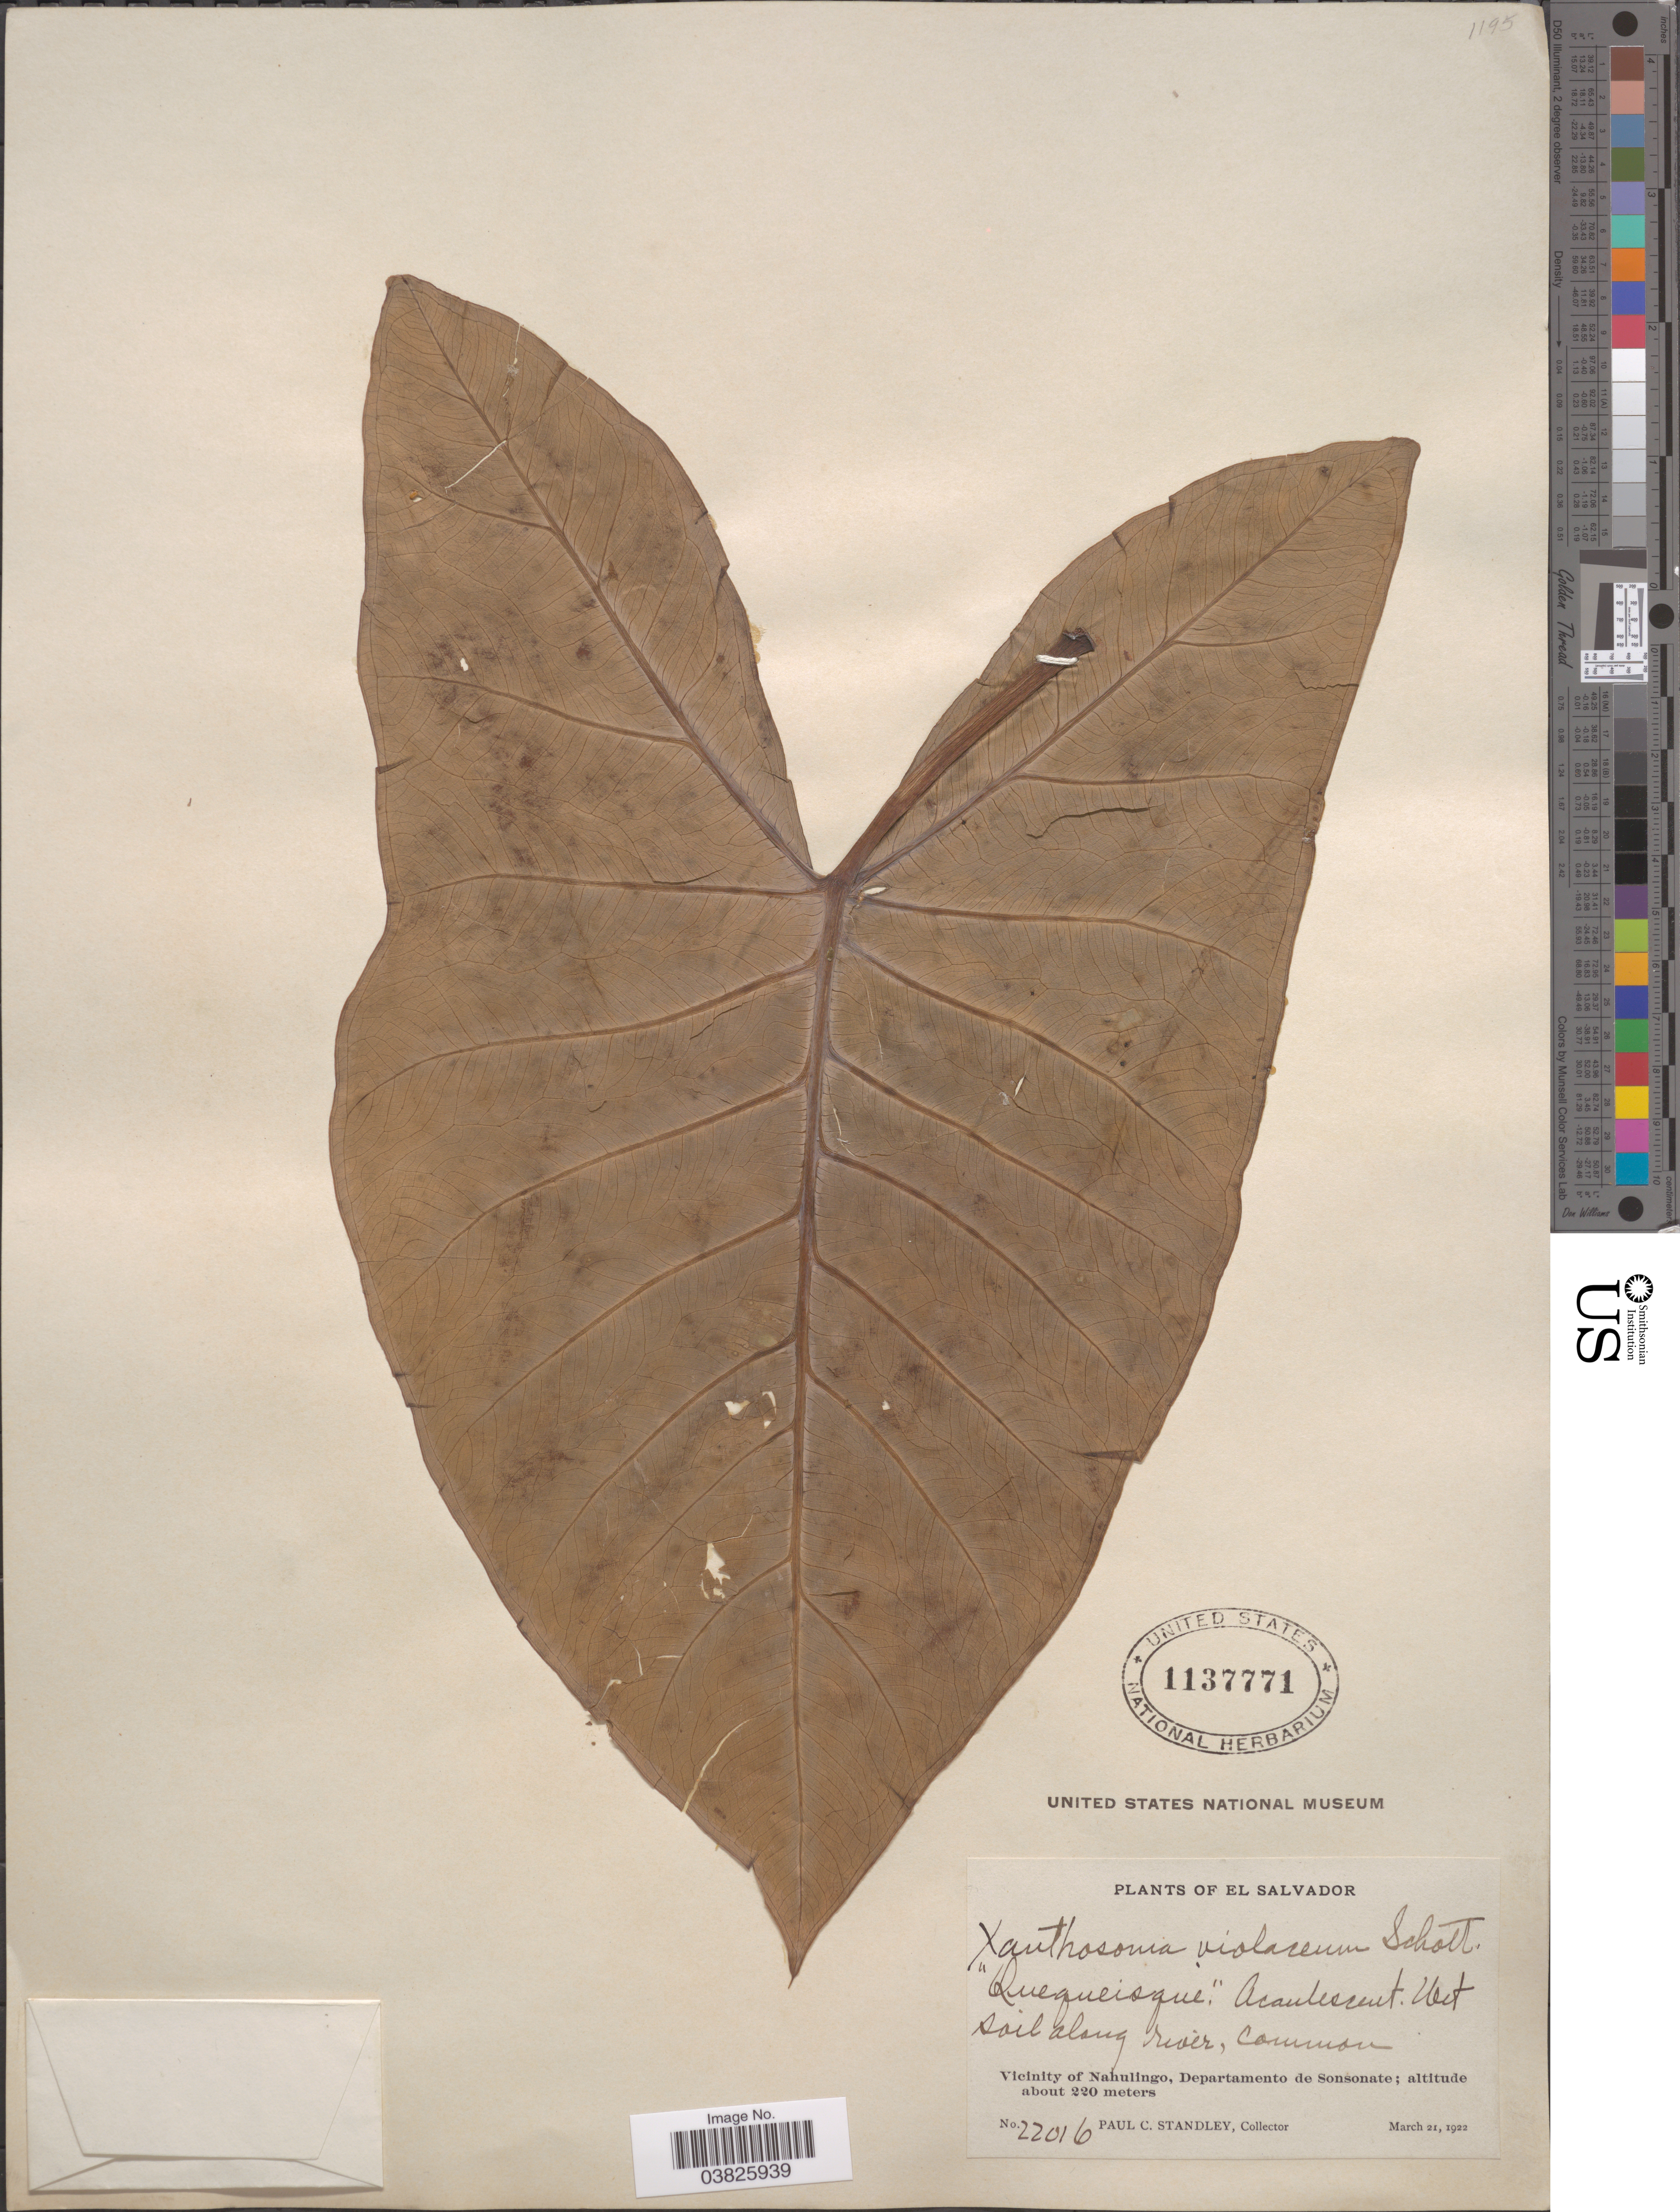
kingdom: Plantae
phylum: Tracheophyta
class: Liliopsida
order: Alismatales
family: Araceae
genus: Xanthosoma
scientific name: Xanthosoma violaceum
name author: Schott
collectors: P. C. Standley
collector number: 22016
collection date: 1922-03-21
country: El Salvador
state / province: Sonsonate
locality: Vicinity of Nahulingo, Departamento de Sonsonate.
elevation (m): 220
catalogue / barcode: US 1137771